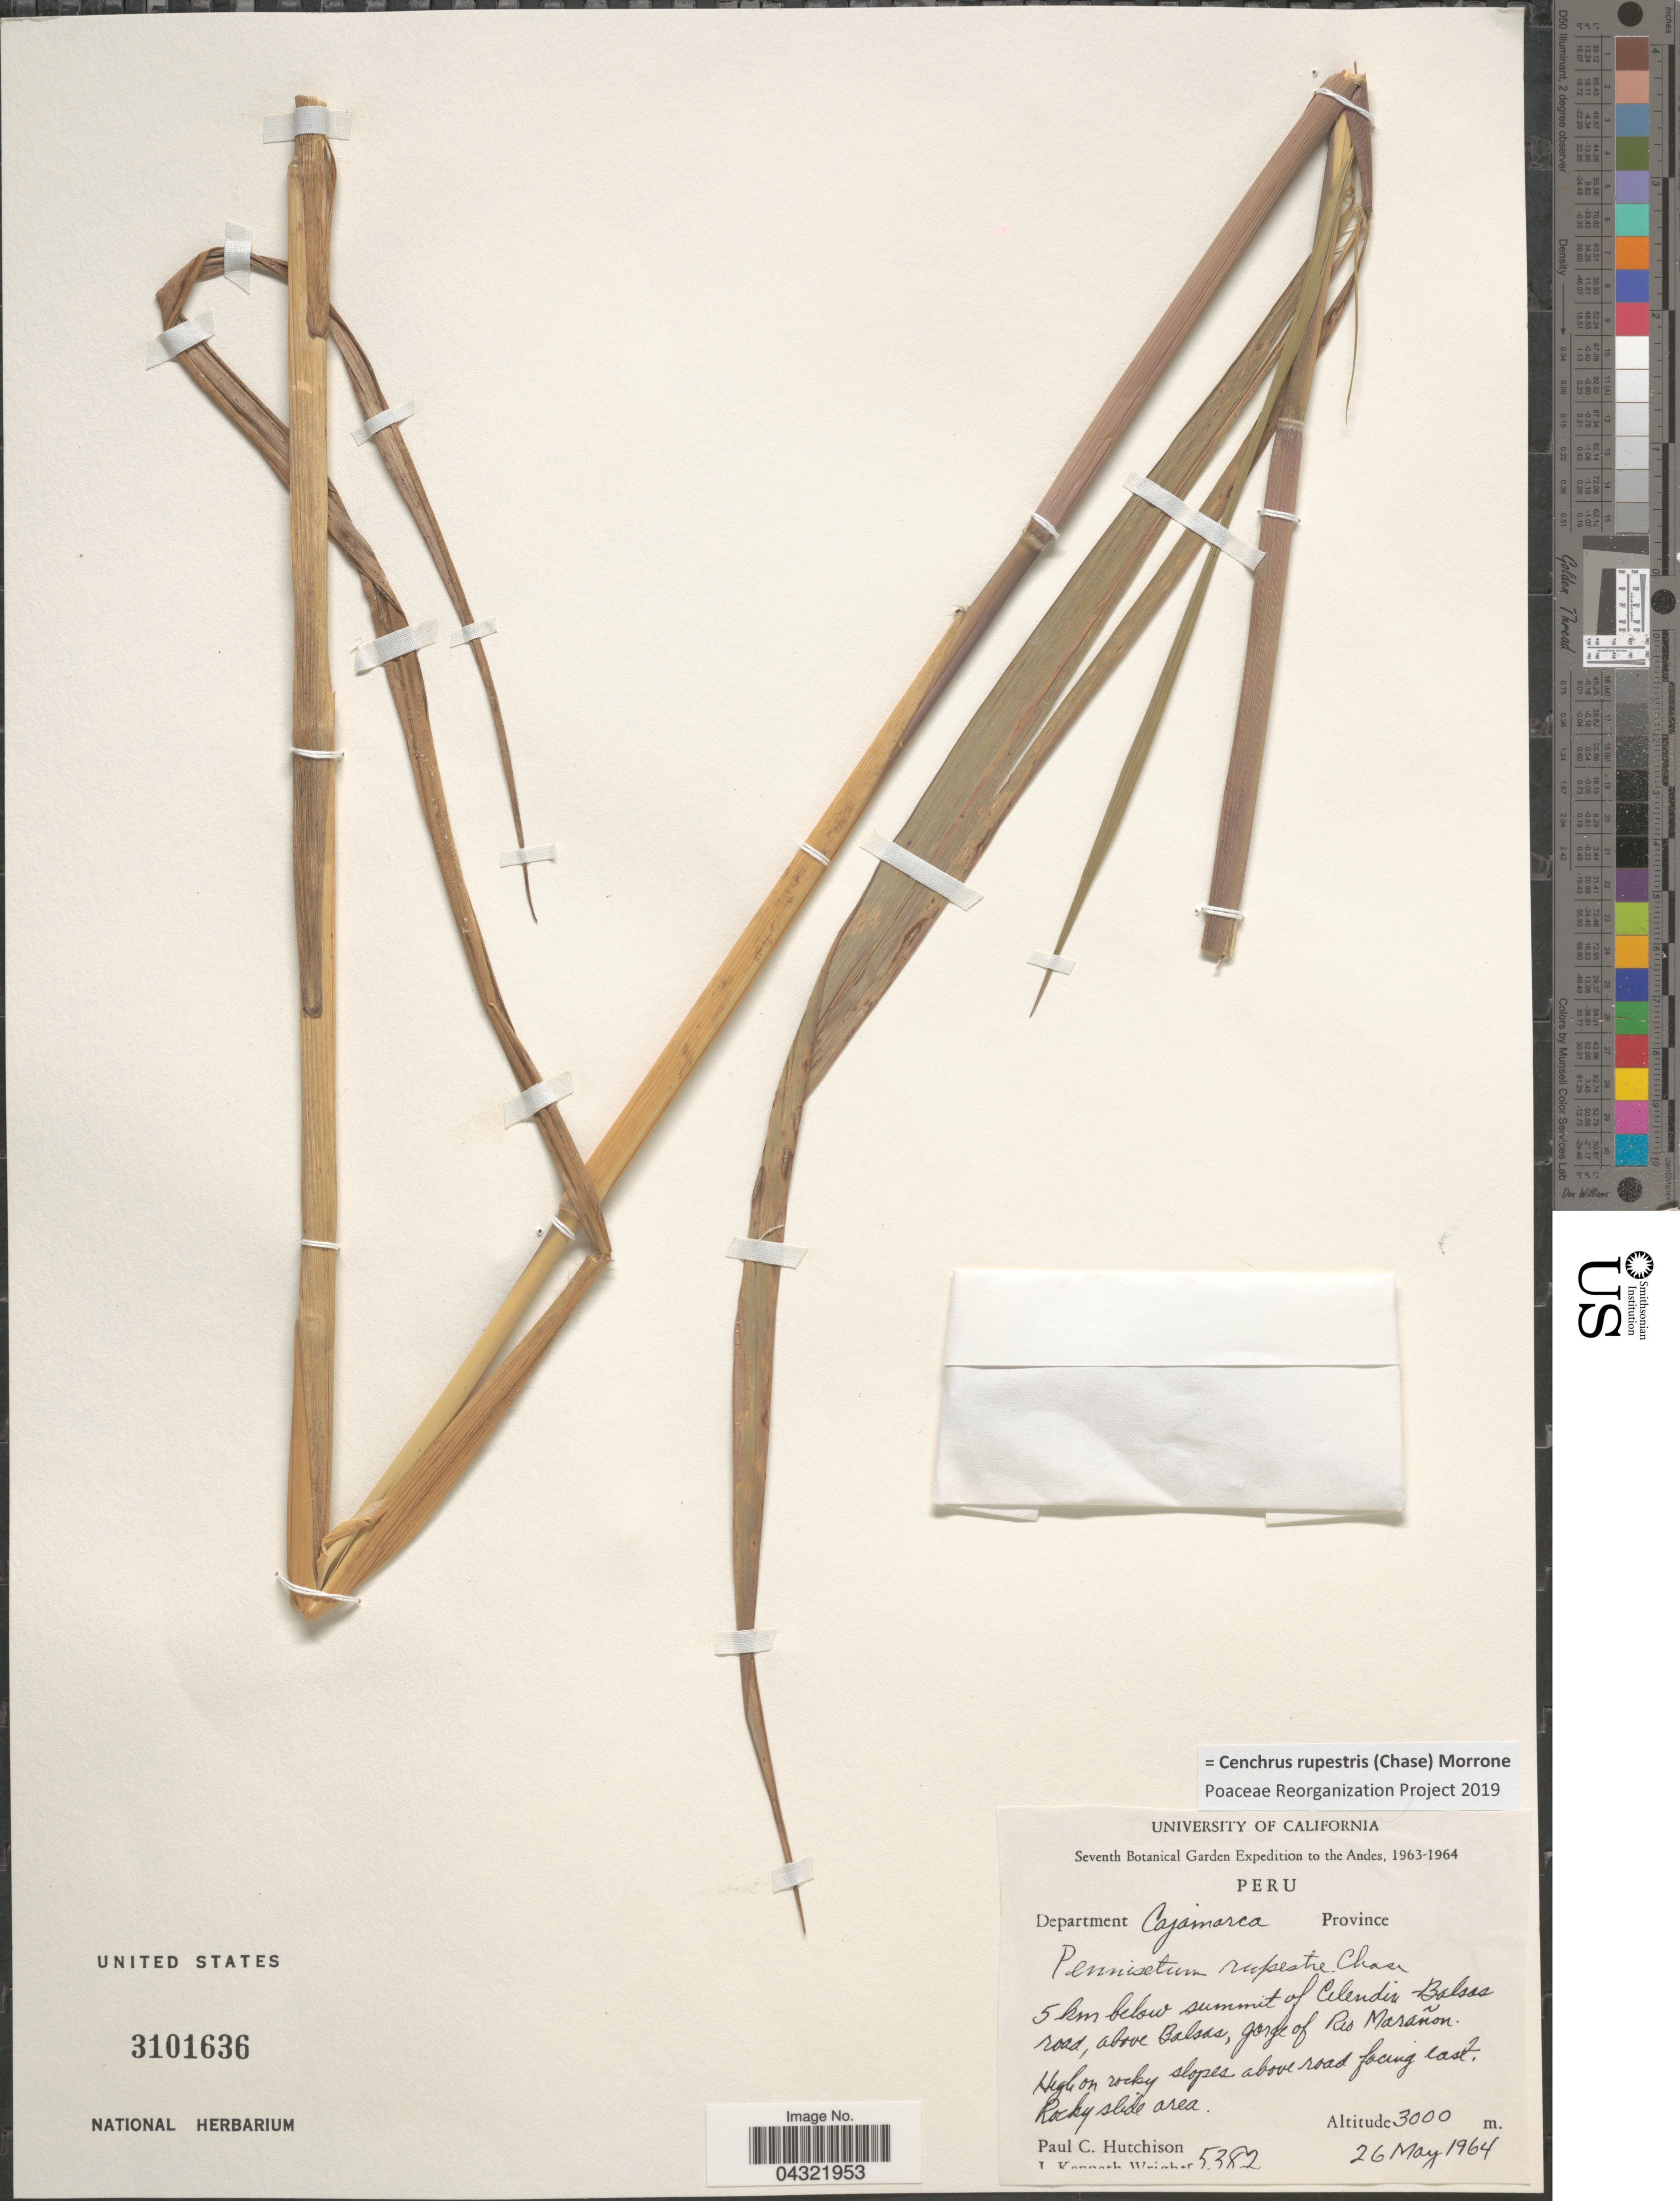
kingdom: Plantae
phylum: Tracheophyta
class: Liliopsida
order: Poales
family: Poaceae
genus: Cenchrus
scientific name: Cenchrus rupestris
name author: (Chase) Morrone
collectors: P. C. Hutchison & J. K. Wright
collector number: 5382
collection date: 1964-05-26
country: Peru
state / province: Cajamarca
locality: Seventh Botanical Garden Expedition to the Andes, 1963-1964. Department Cajamarca. 5 km below summit of Celendin-Balsas road, above Balsas, gorge of Rio Marañon. High on rocky slopes above road facing east.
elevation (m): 3000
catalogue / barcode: US 3101636